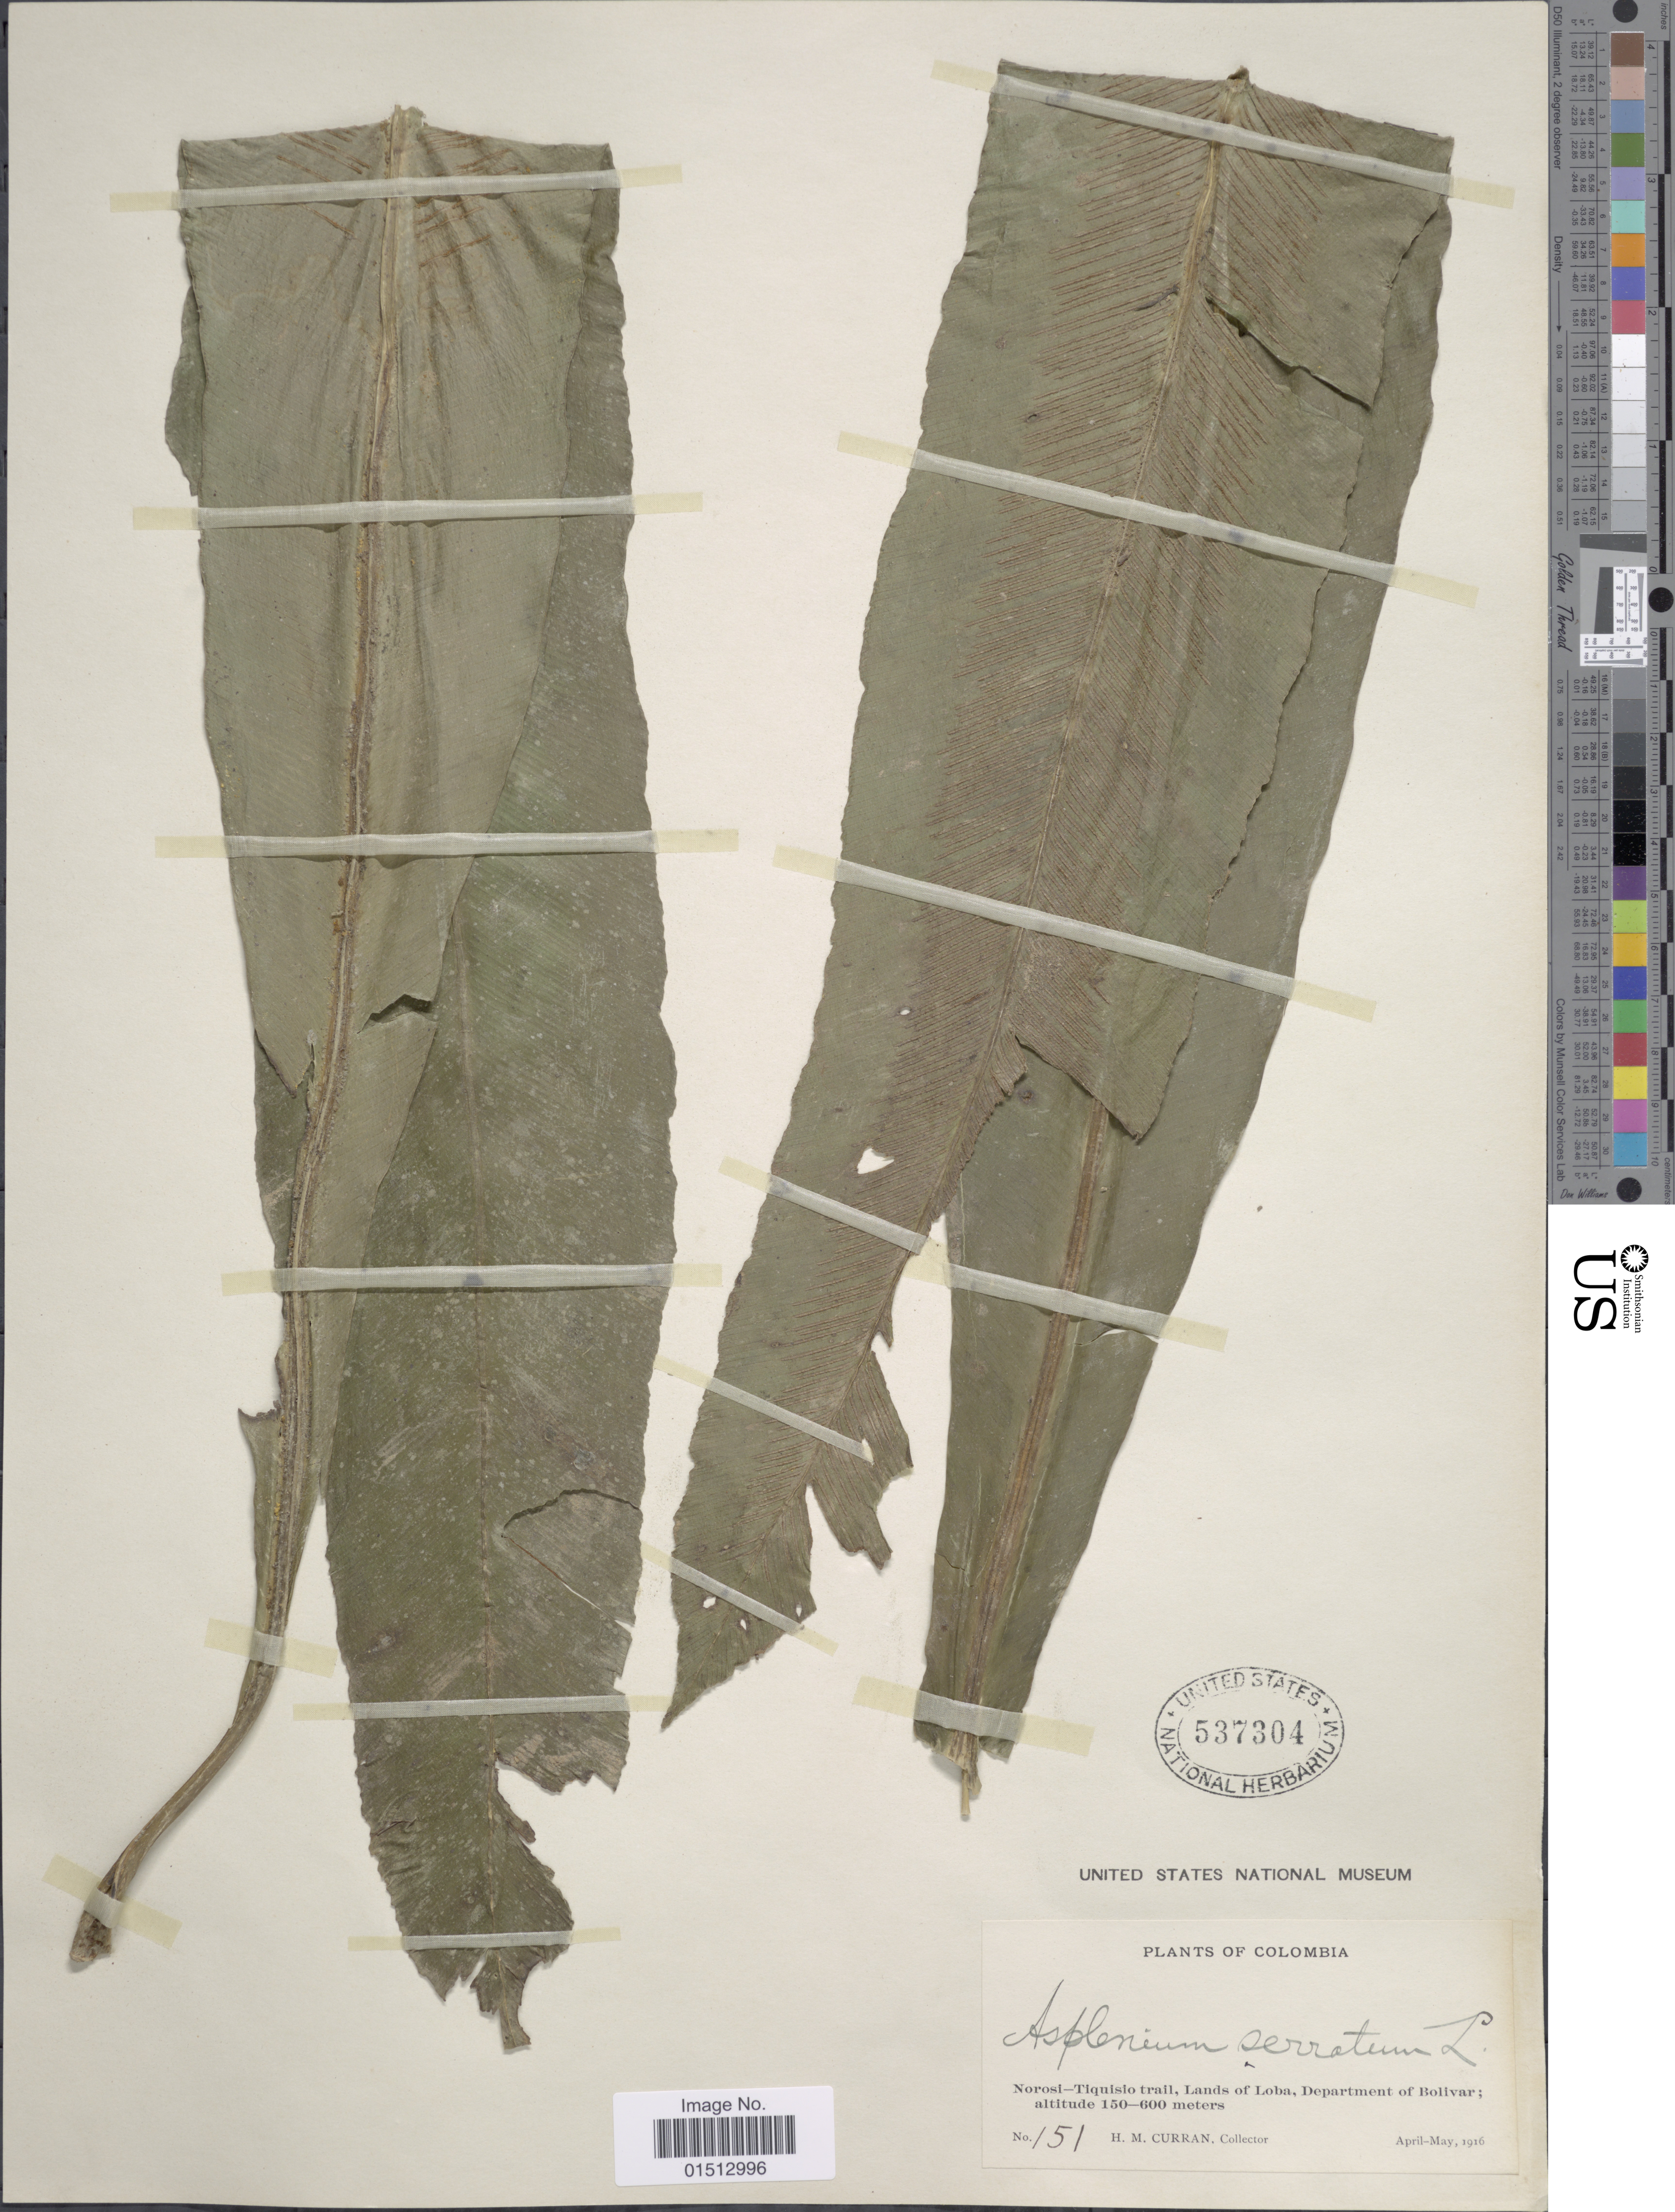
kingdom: Plantae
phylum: Tracheophyta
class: Polypodiopsida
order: Polypodiales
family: Aspleniaceae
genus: Asplenium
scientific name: Asplenium serratum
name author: L.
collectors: H. M. Curran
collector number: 151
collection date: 1916-04/1916-05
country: Colombia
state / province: Bolívar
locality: Colombia, Norosi-Tiquisio trail,Lands of Loba, Department of Bolivar.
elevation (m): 150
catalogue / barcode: US 537304